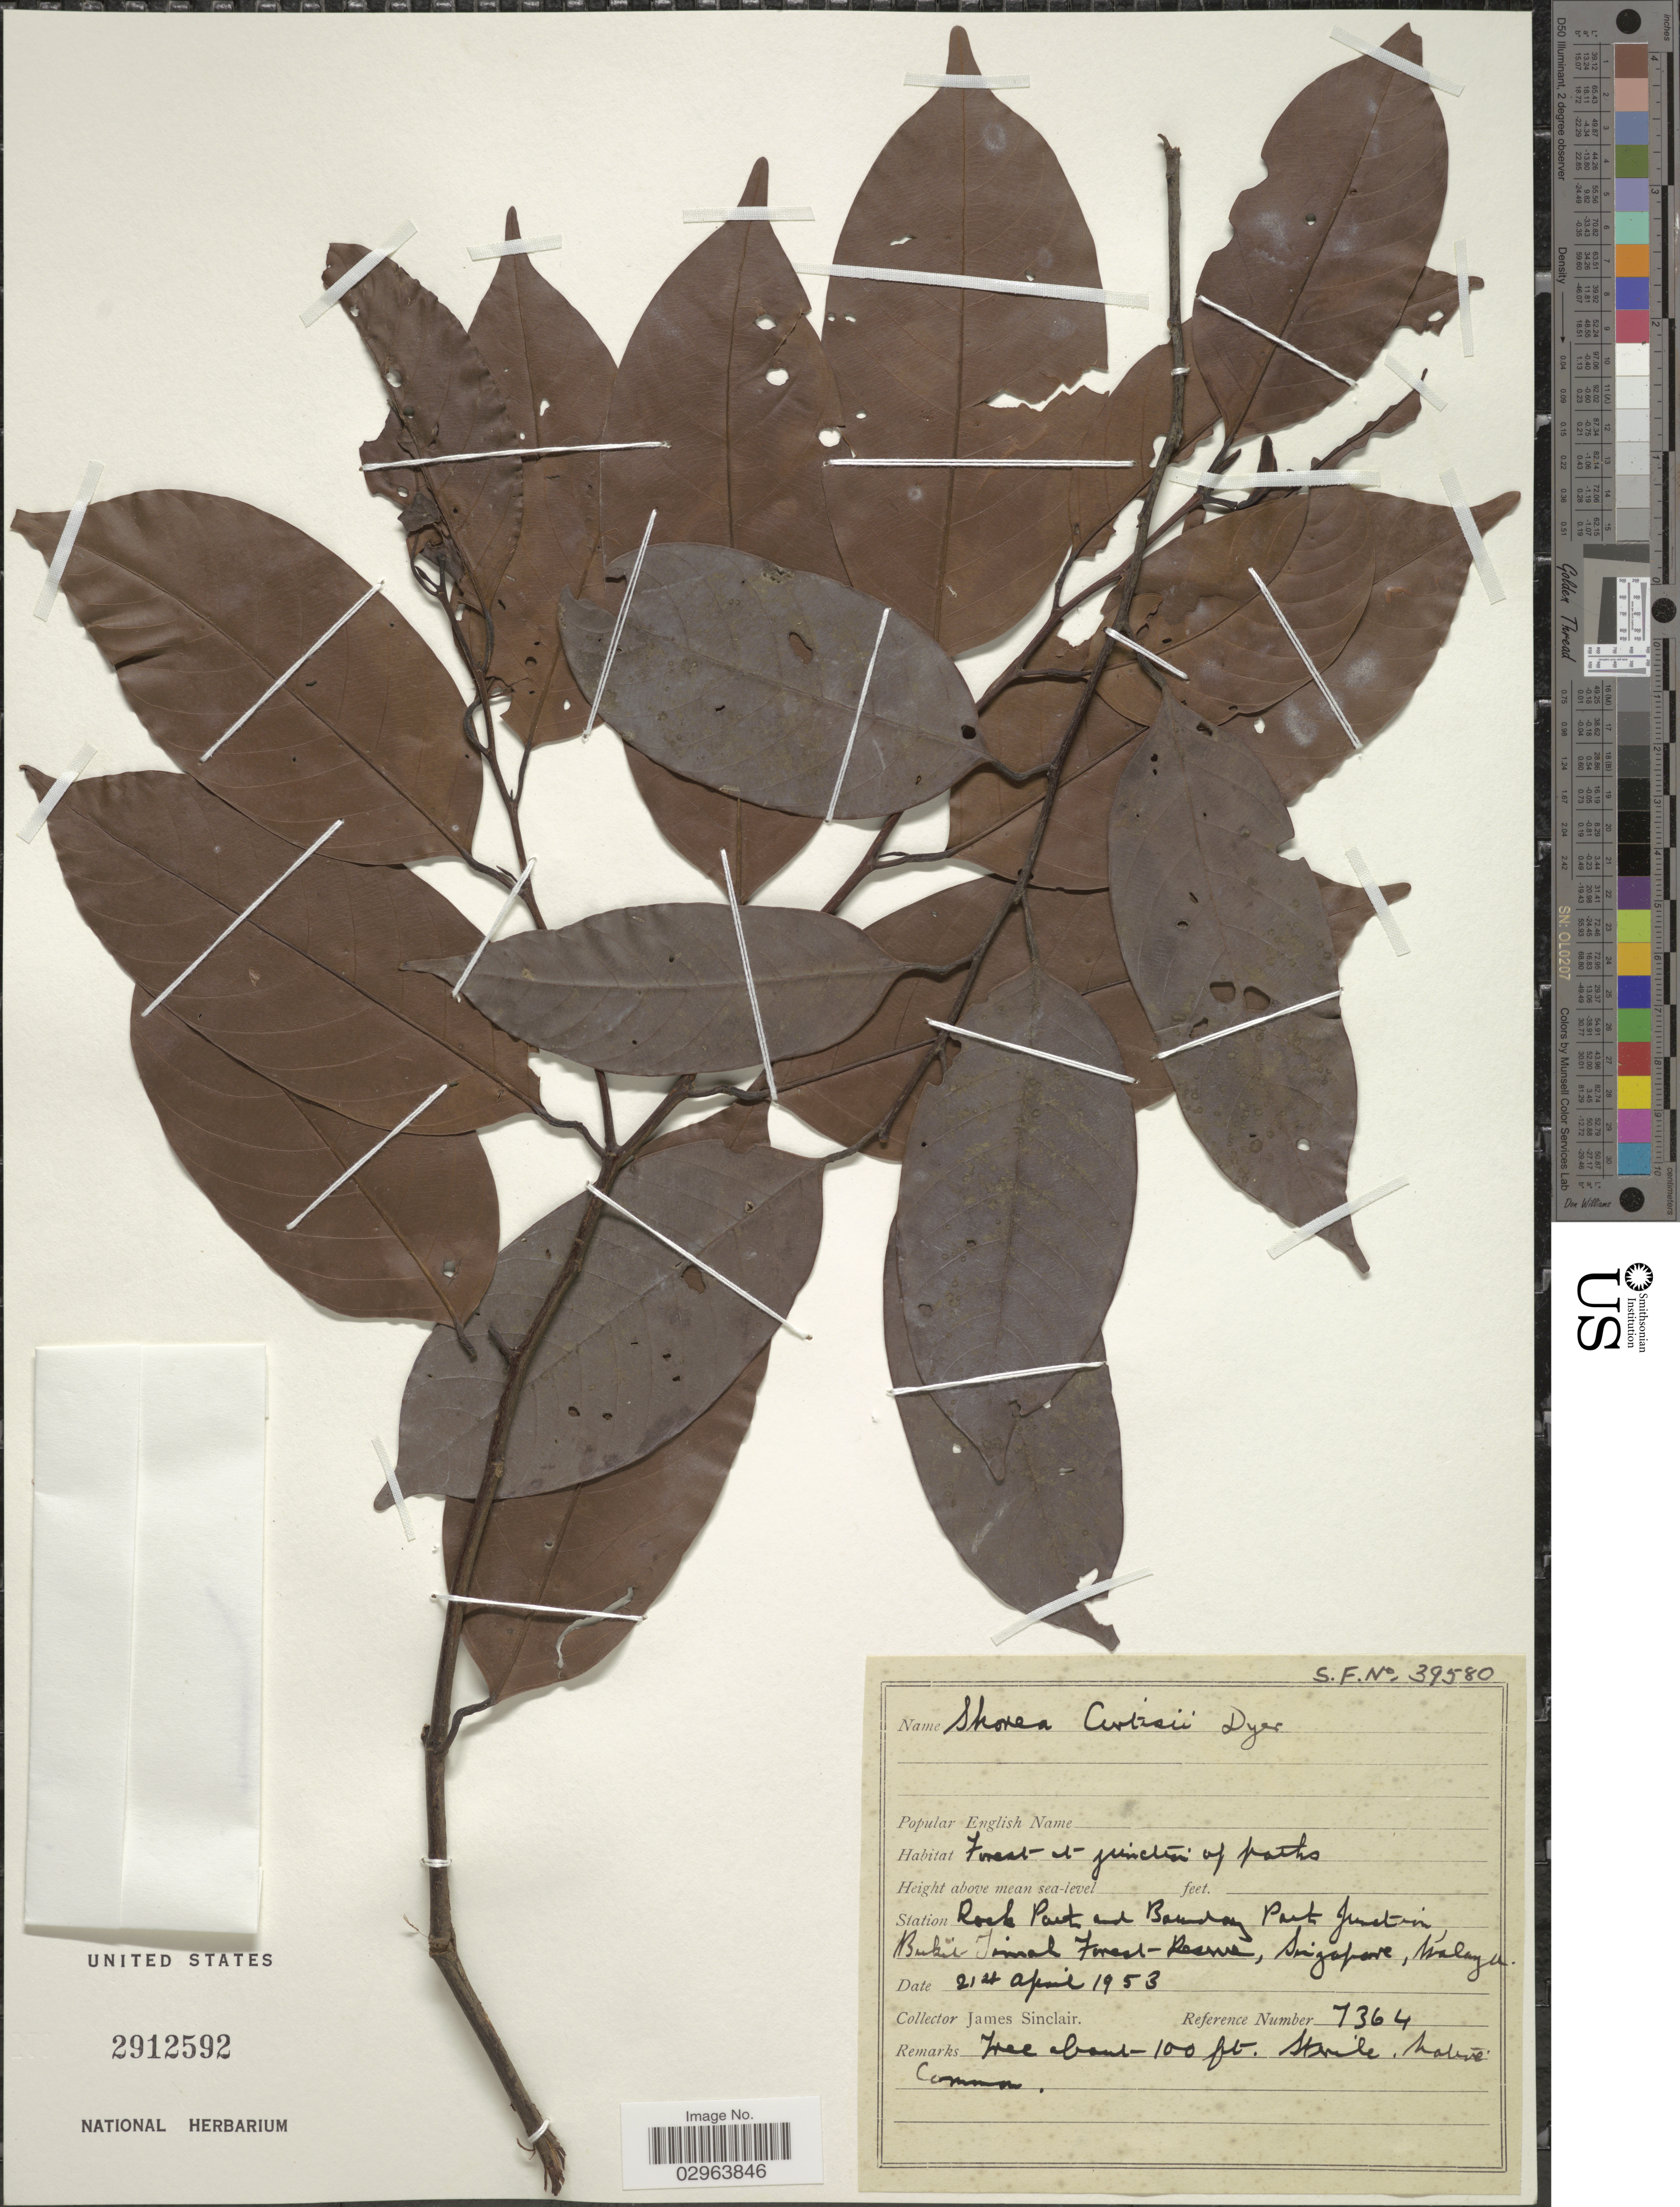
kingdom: Plantae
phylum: Tracheophyta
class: Magnoliopsida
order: Malvales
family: Dipterocarpaceae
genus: Rubroshorea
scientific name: Rubroshorea curtisii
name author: (Dyer ex King) P.S. Ashton & J. Heck.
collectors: J. Sinclair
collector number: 7364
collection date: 1953-04-21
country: Singapore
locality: Rock Part and Bandag Part Junetin, Bukit Timah Forest - Reserve, Malaya.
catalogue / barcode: US 2912592